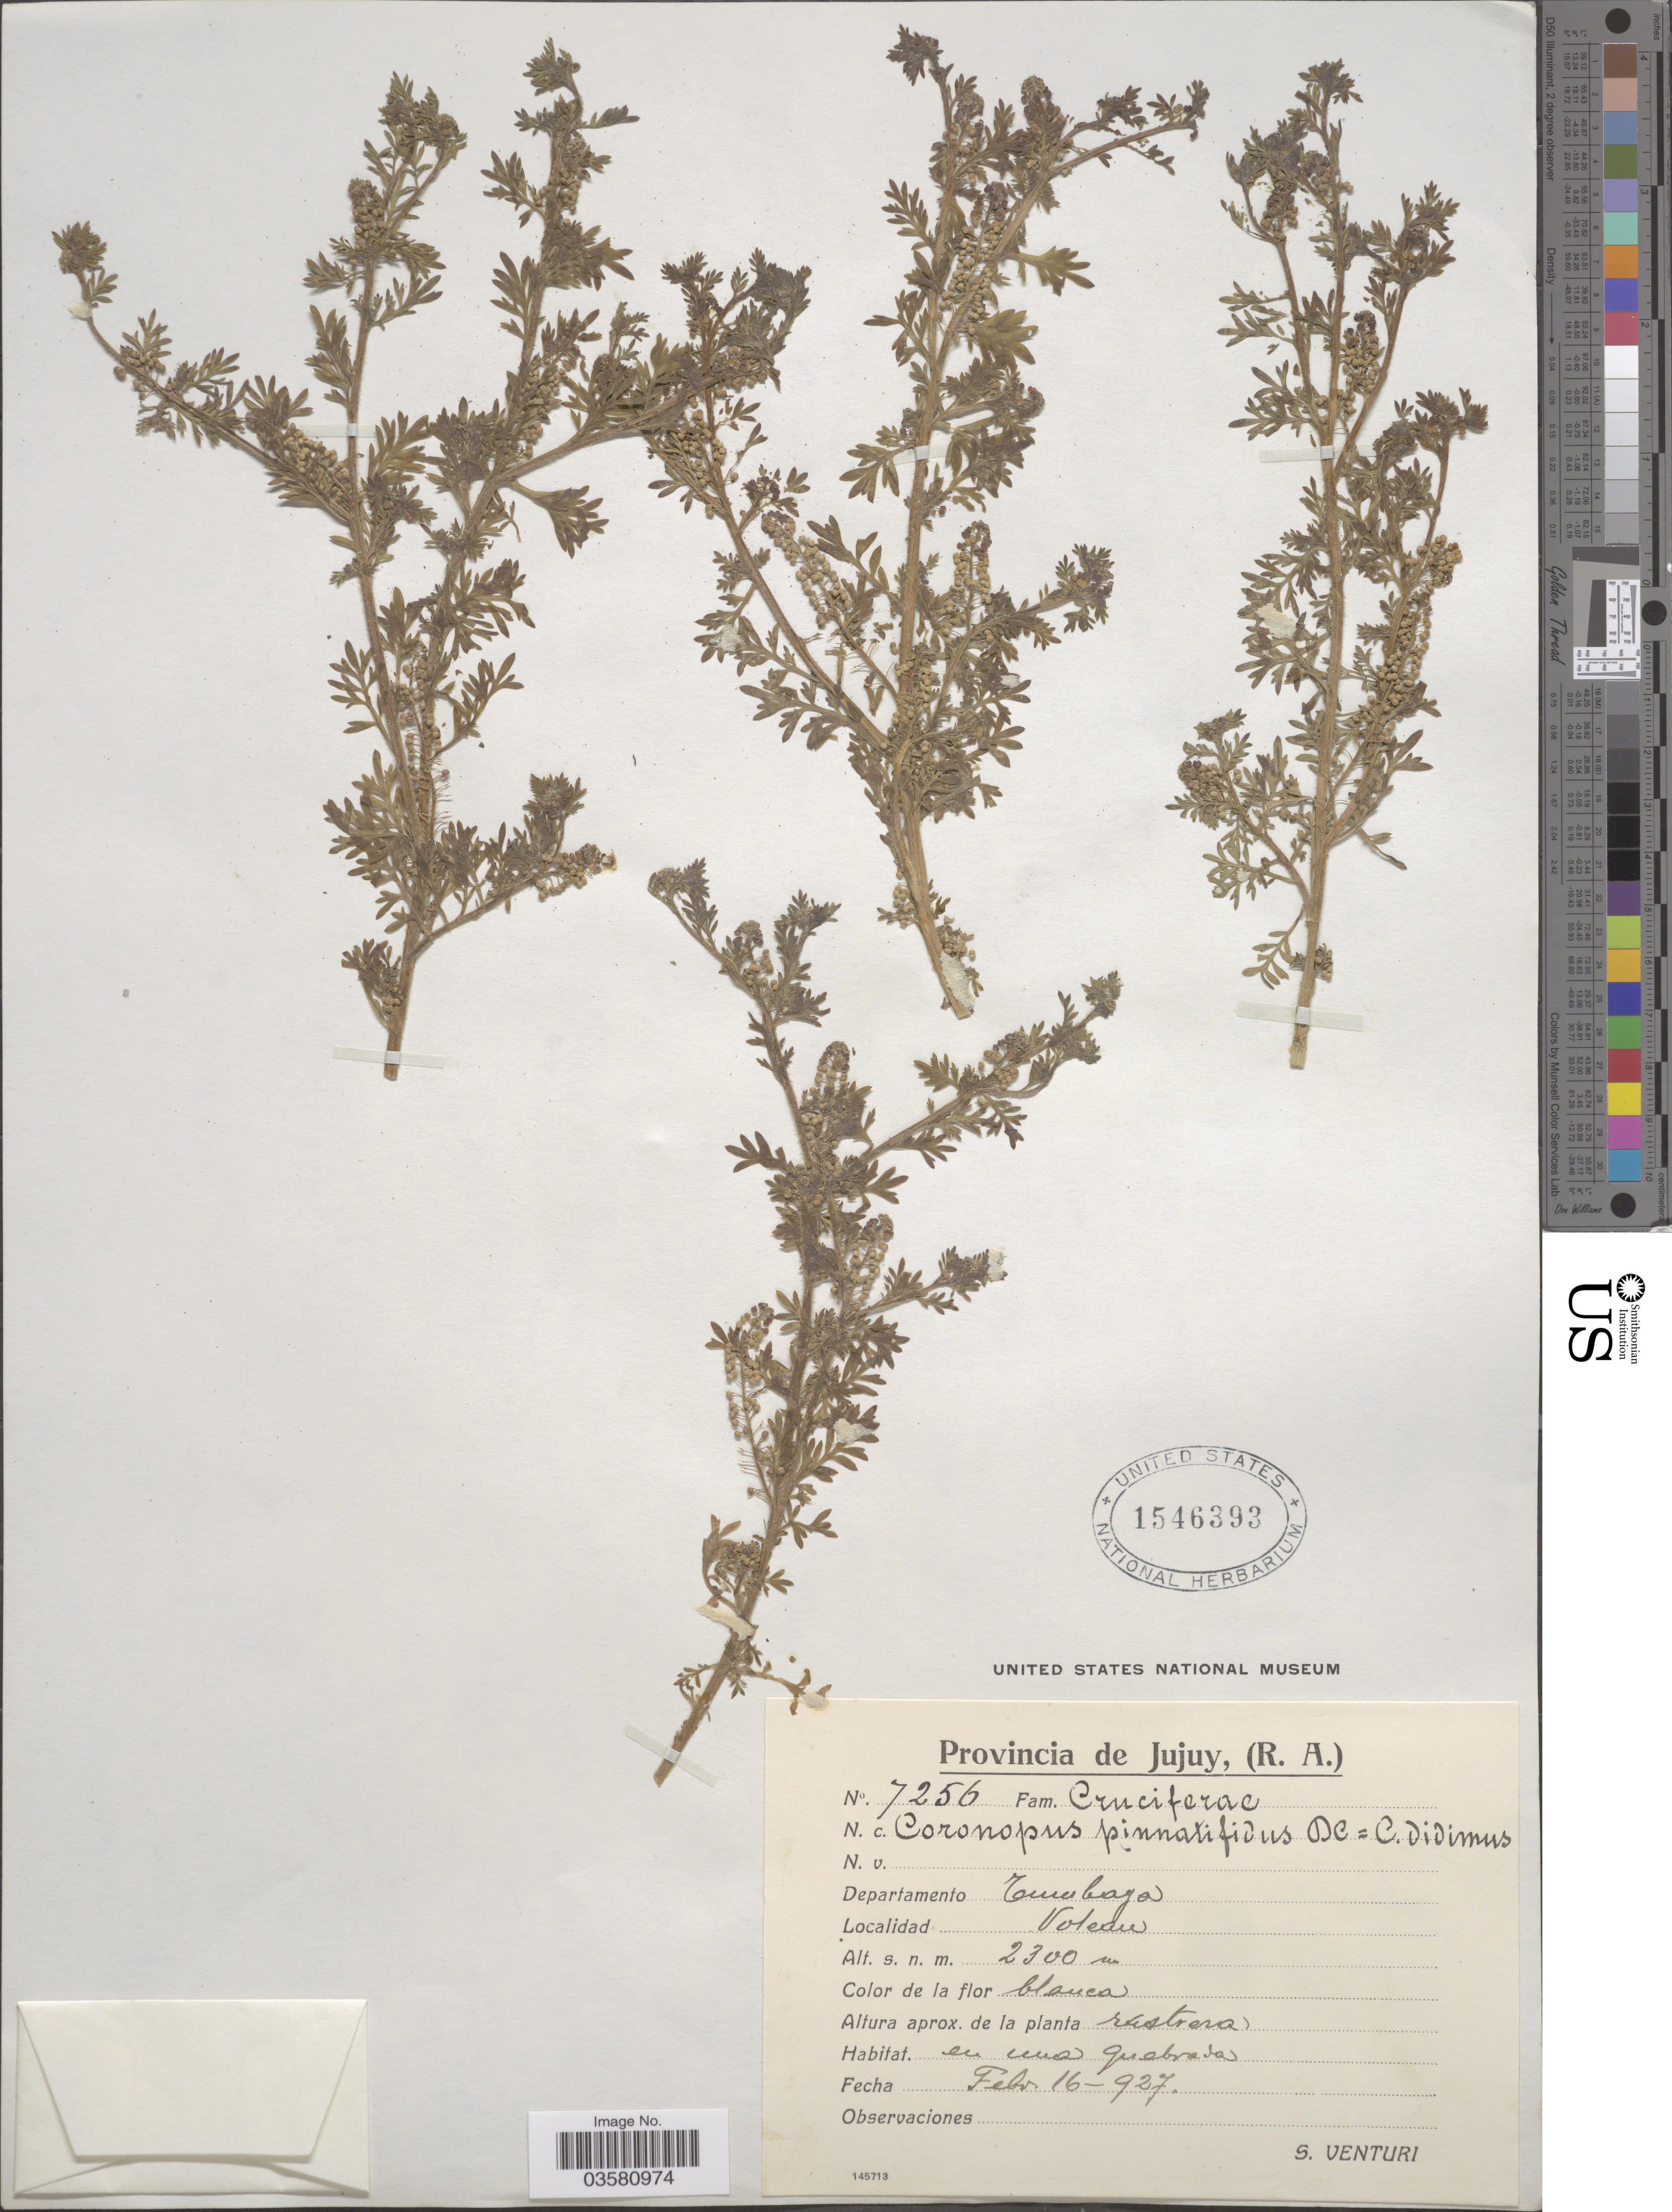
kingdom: Plantae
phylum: Tracheophyta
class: Magnoliopsida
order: Brassicales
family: Brassicaceae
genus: Lepidium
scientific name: Lepidium didymum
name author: L.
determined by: Strong, M. T., (US), Smithsonian Institution - National Museum of Natural History (UNITED STATES)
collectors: S. Venturi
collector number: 7256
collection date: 1927-02-16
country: Argentina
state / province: Jujuy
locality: Departamento Tumbaya. Volcan.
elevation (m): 2300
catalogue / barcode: US 1546393